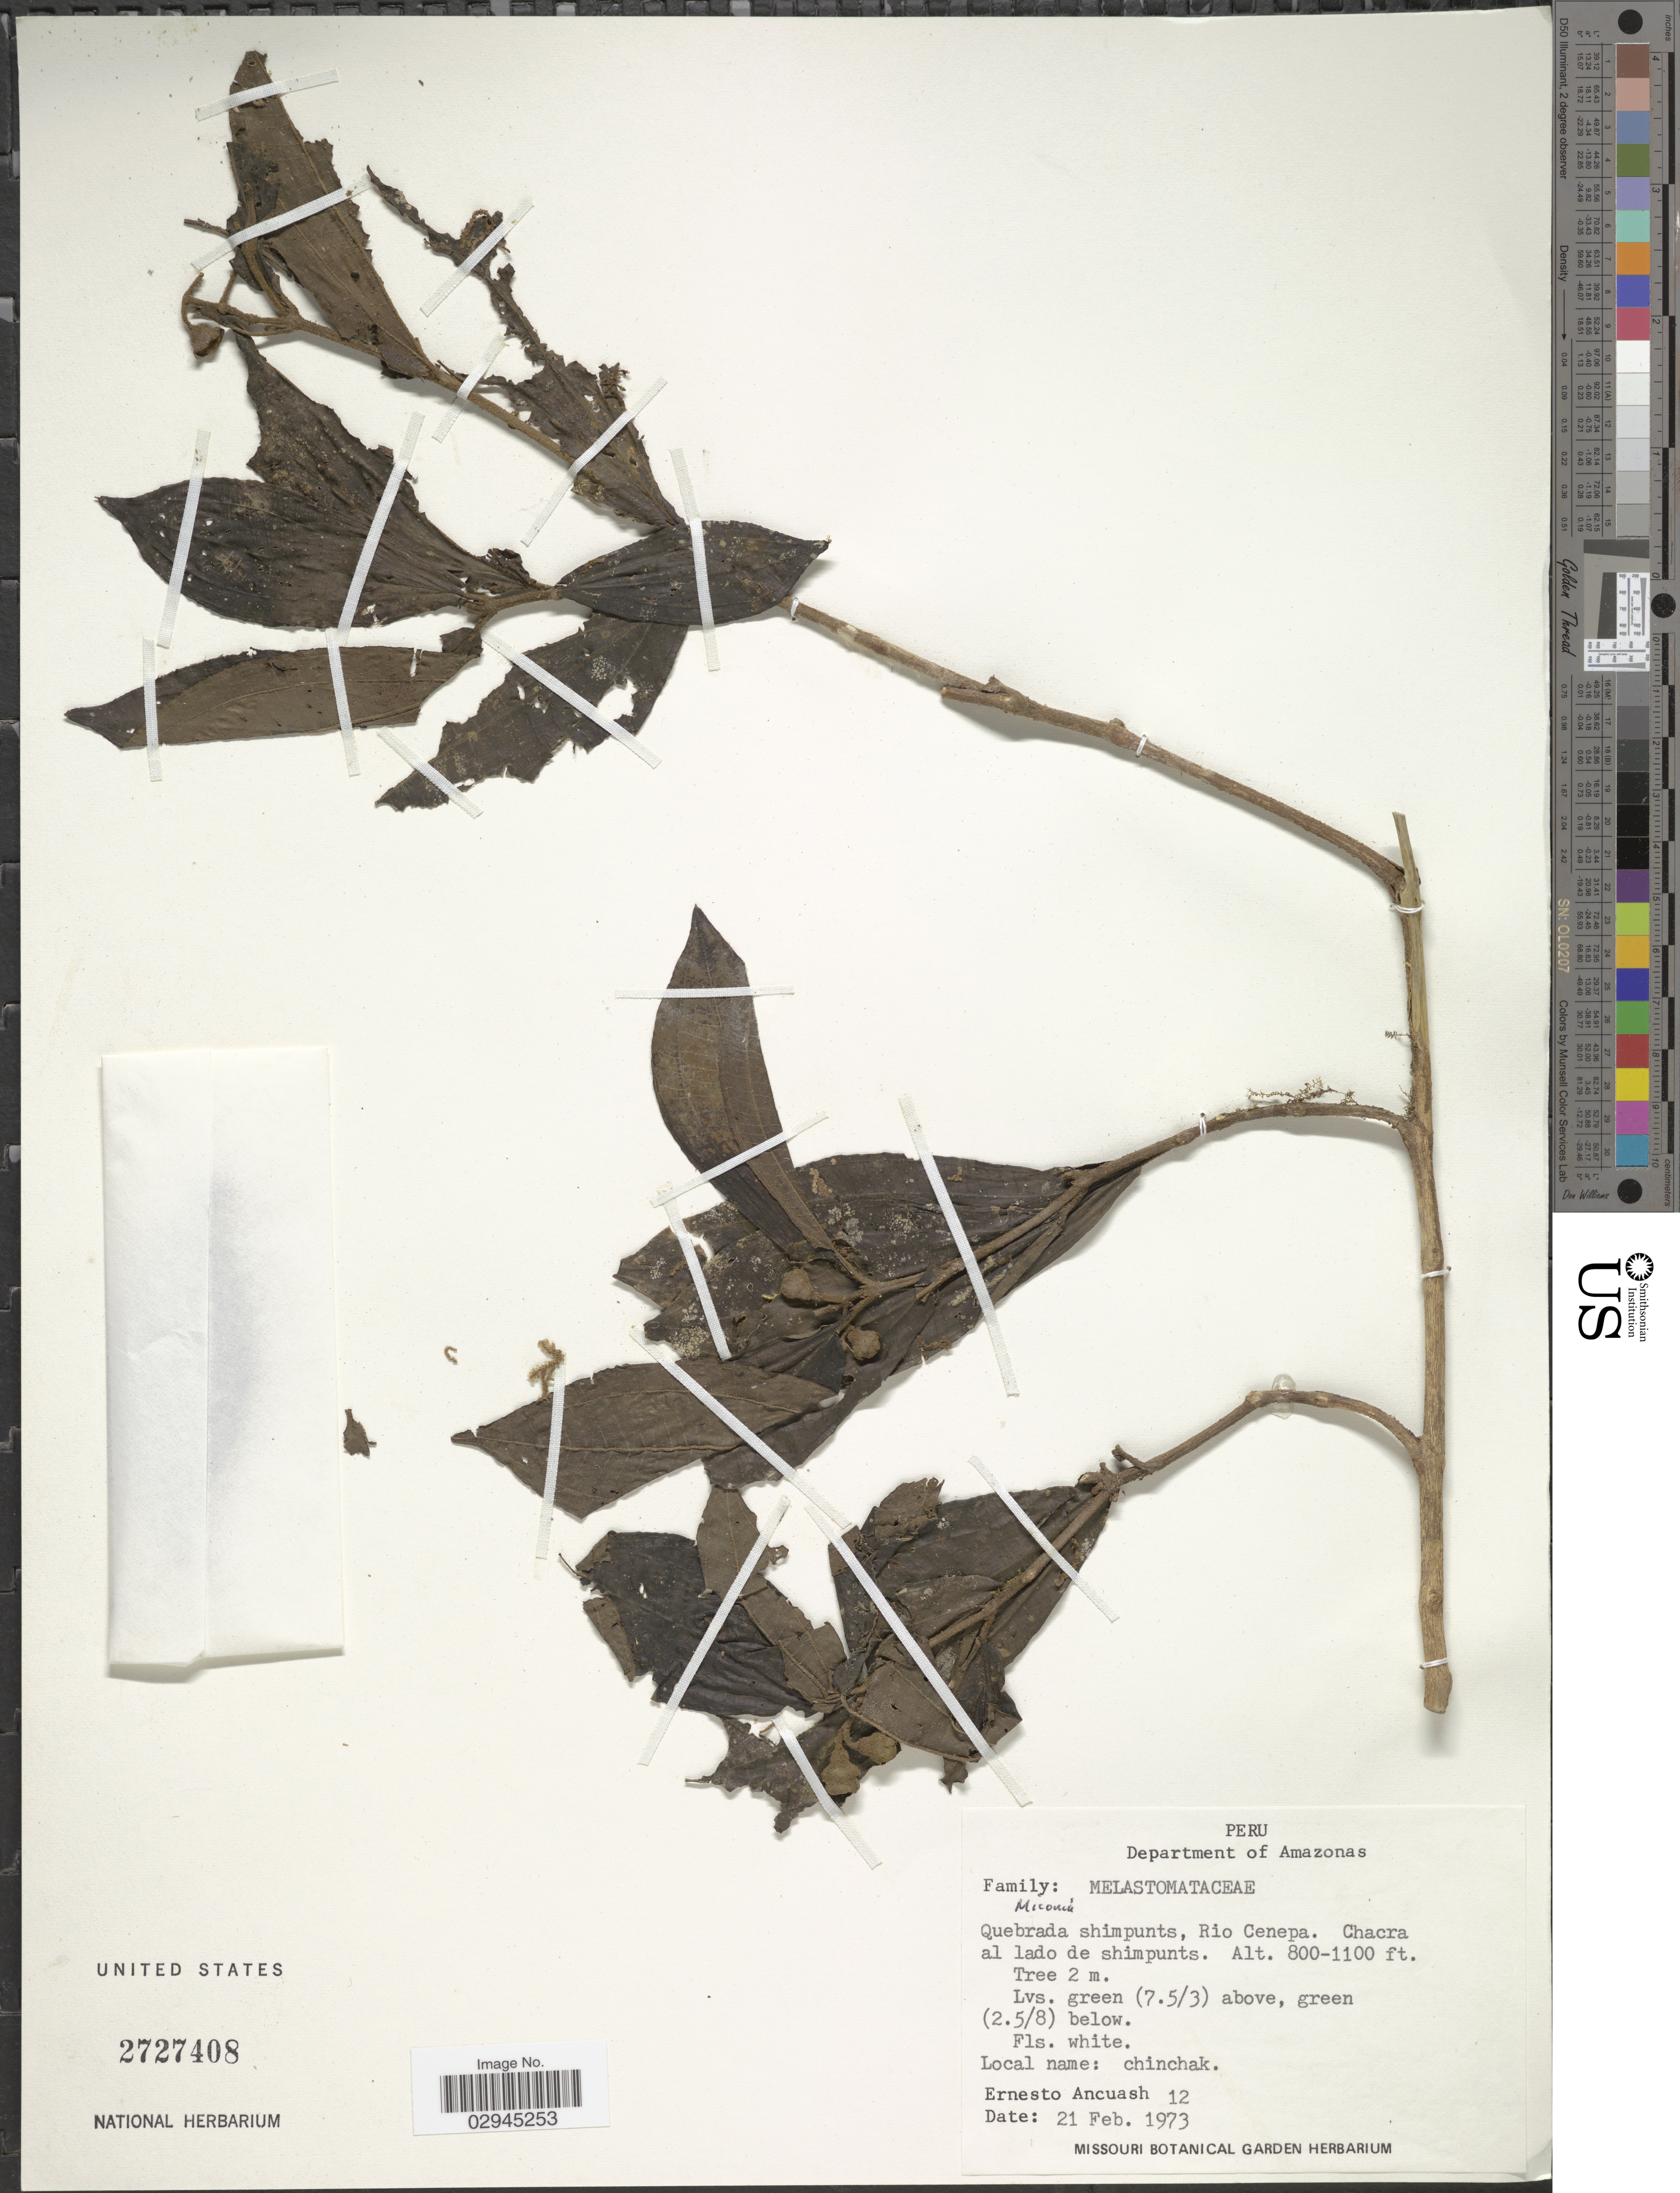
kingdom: Plantae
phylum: Tracheophyta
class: Magnoliopsida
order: Myrtales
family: Melastomataceae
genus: Miconia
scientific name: Miconia sp.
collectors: E. Ancuash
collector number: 12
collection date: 1973-02-21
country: Peru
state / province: Amazonas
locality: Quebrada shimpunts, Rio Cenepa. Chacra al lado de shimpunts.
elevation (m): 244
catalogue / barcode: US 2727408